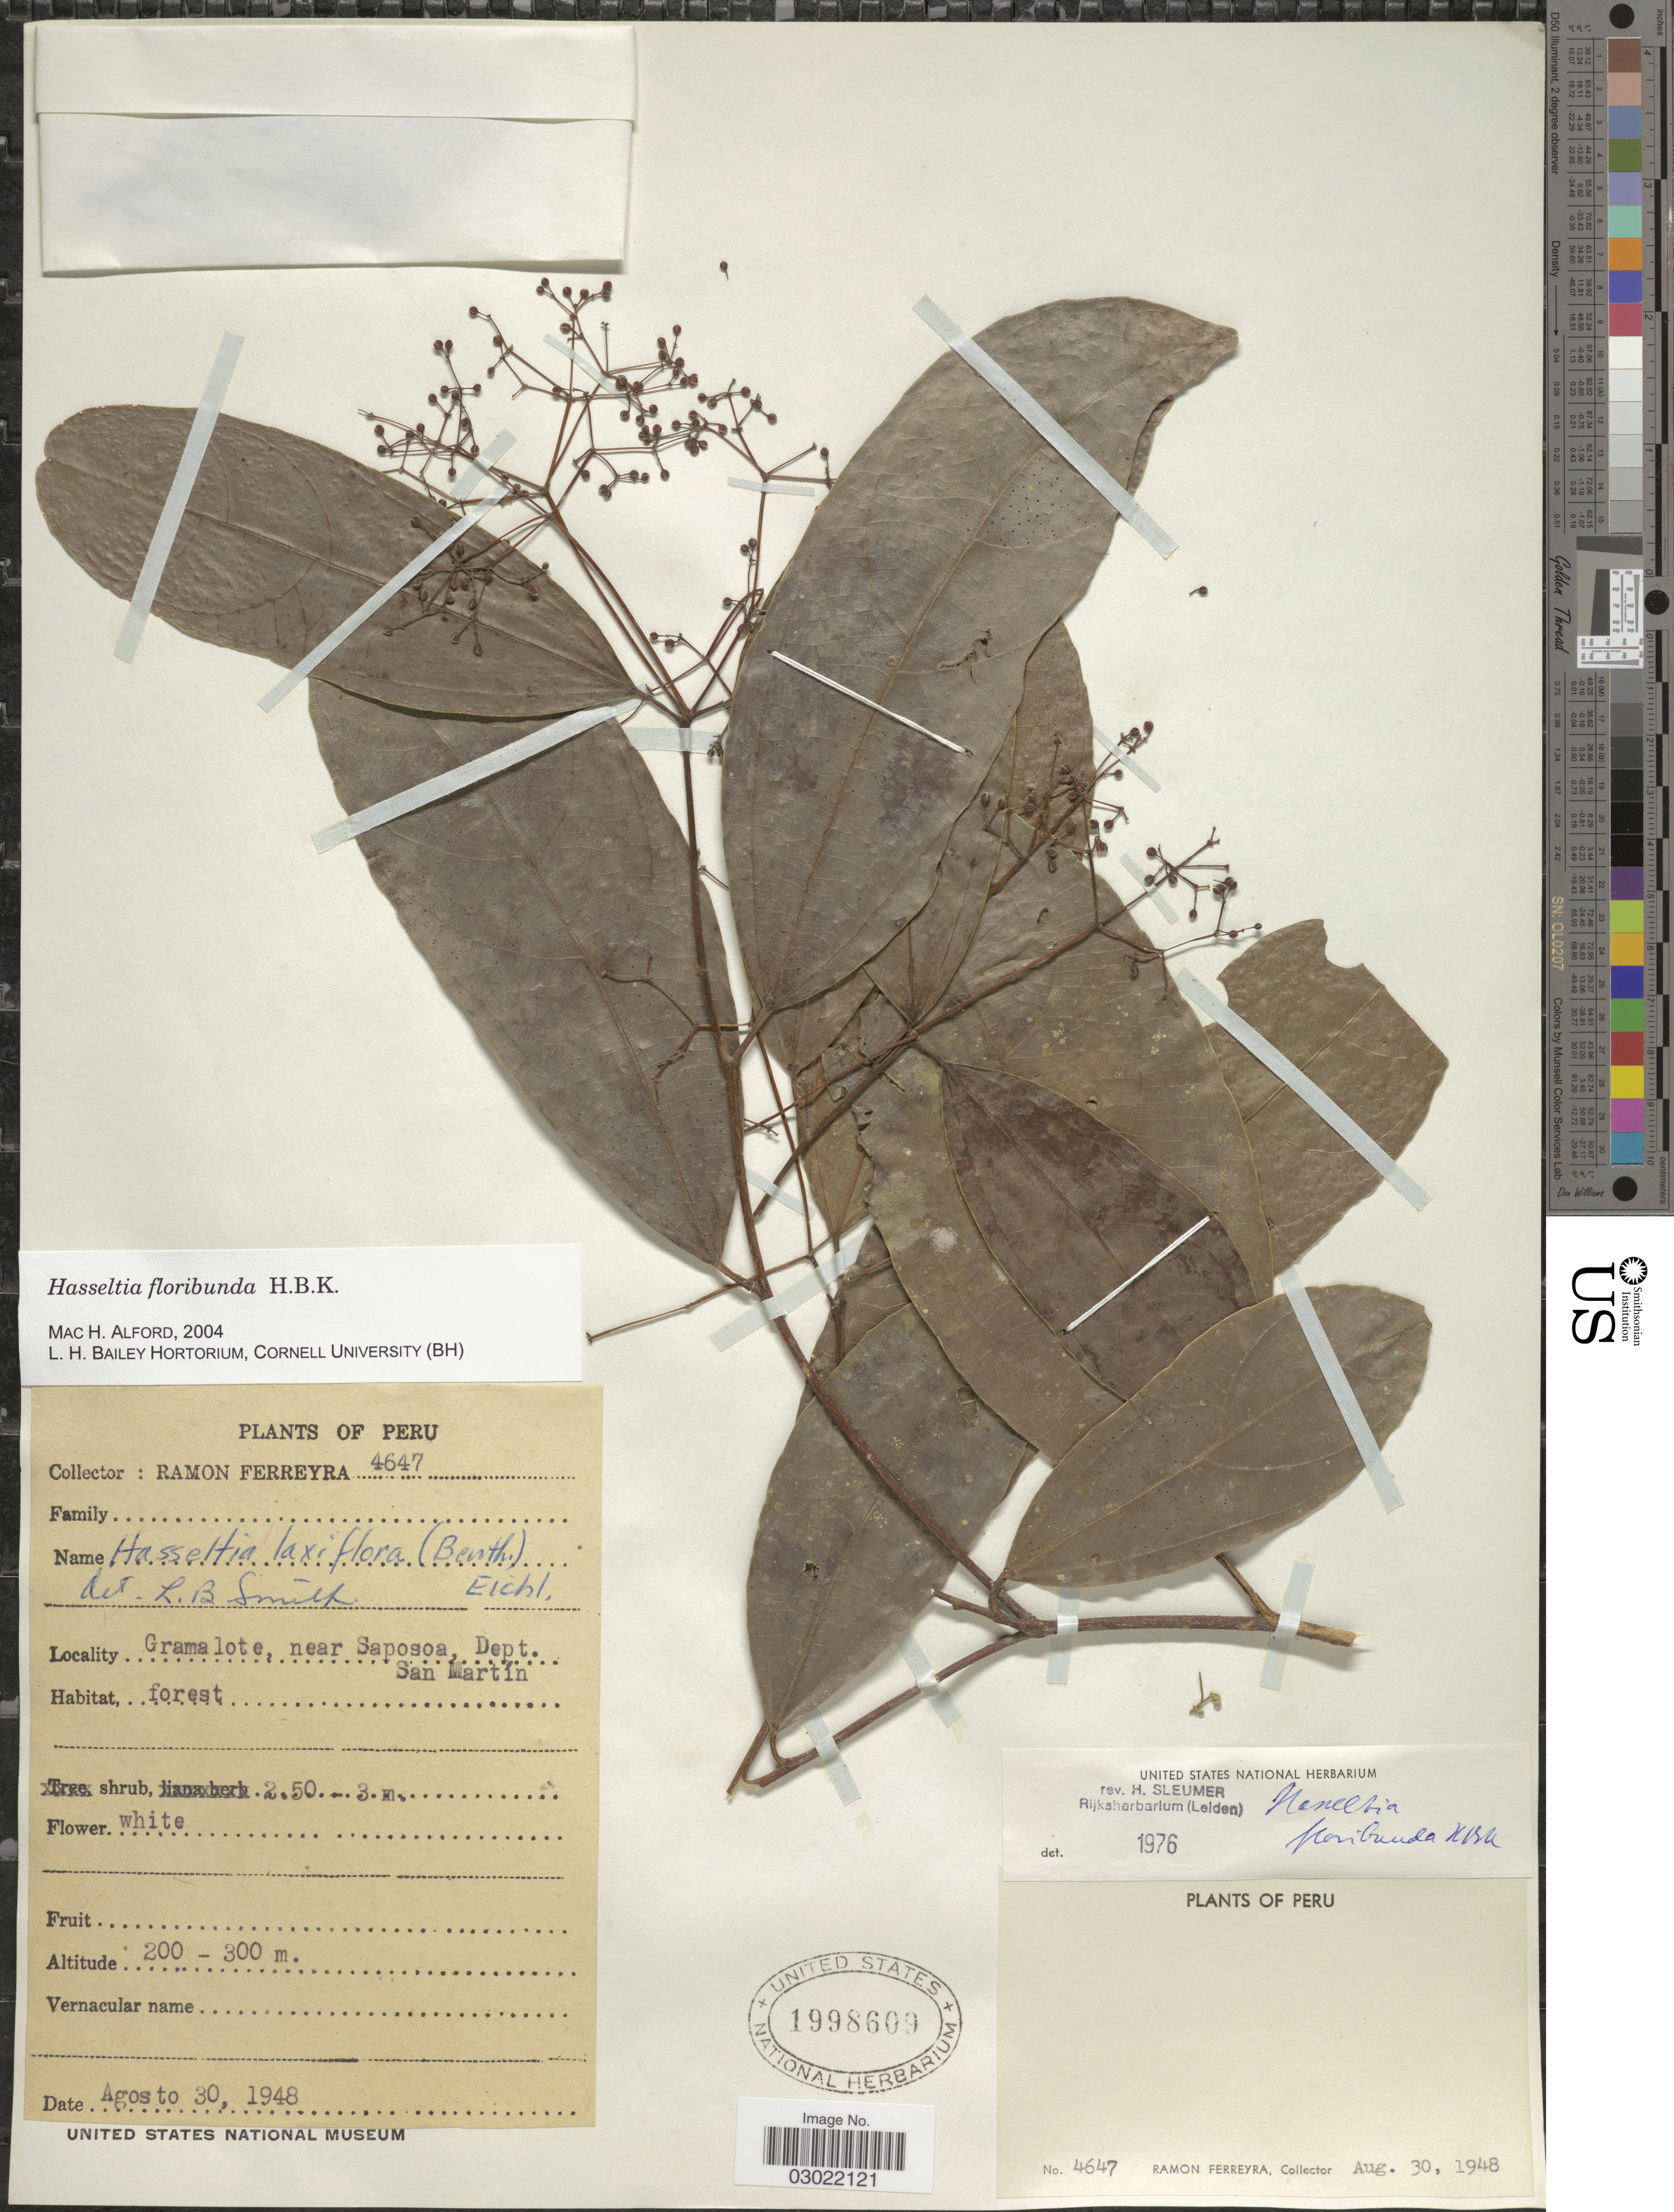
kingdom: Plantae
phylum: Tracheophyta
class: Magnoliopsida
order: Malpighiales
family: Salicaceae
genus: Hasseltia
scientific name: Hasseltia floribunda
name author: Kunth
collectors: R. A. Ferreyra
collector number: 4647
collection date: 1948-08-30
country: Peru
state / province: San Martín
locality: Gramalote, near Saposoa, Dept. San Martín.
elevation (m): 200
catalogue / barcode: US 1998609